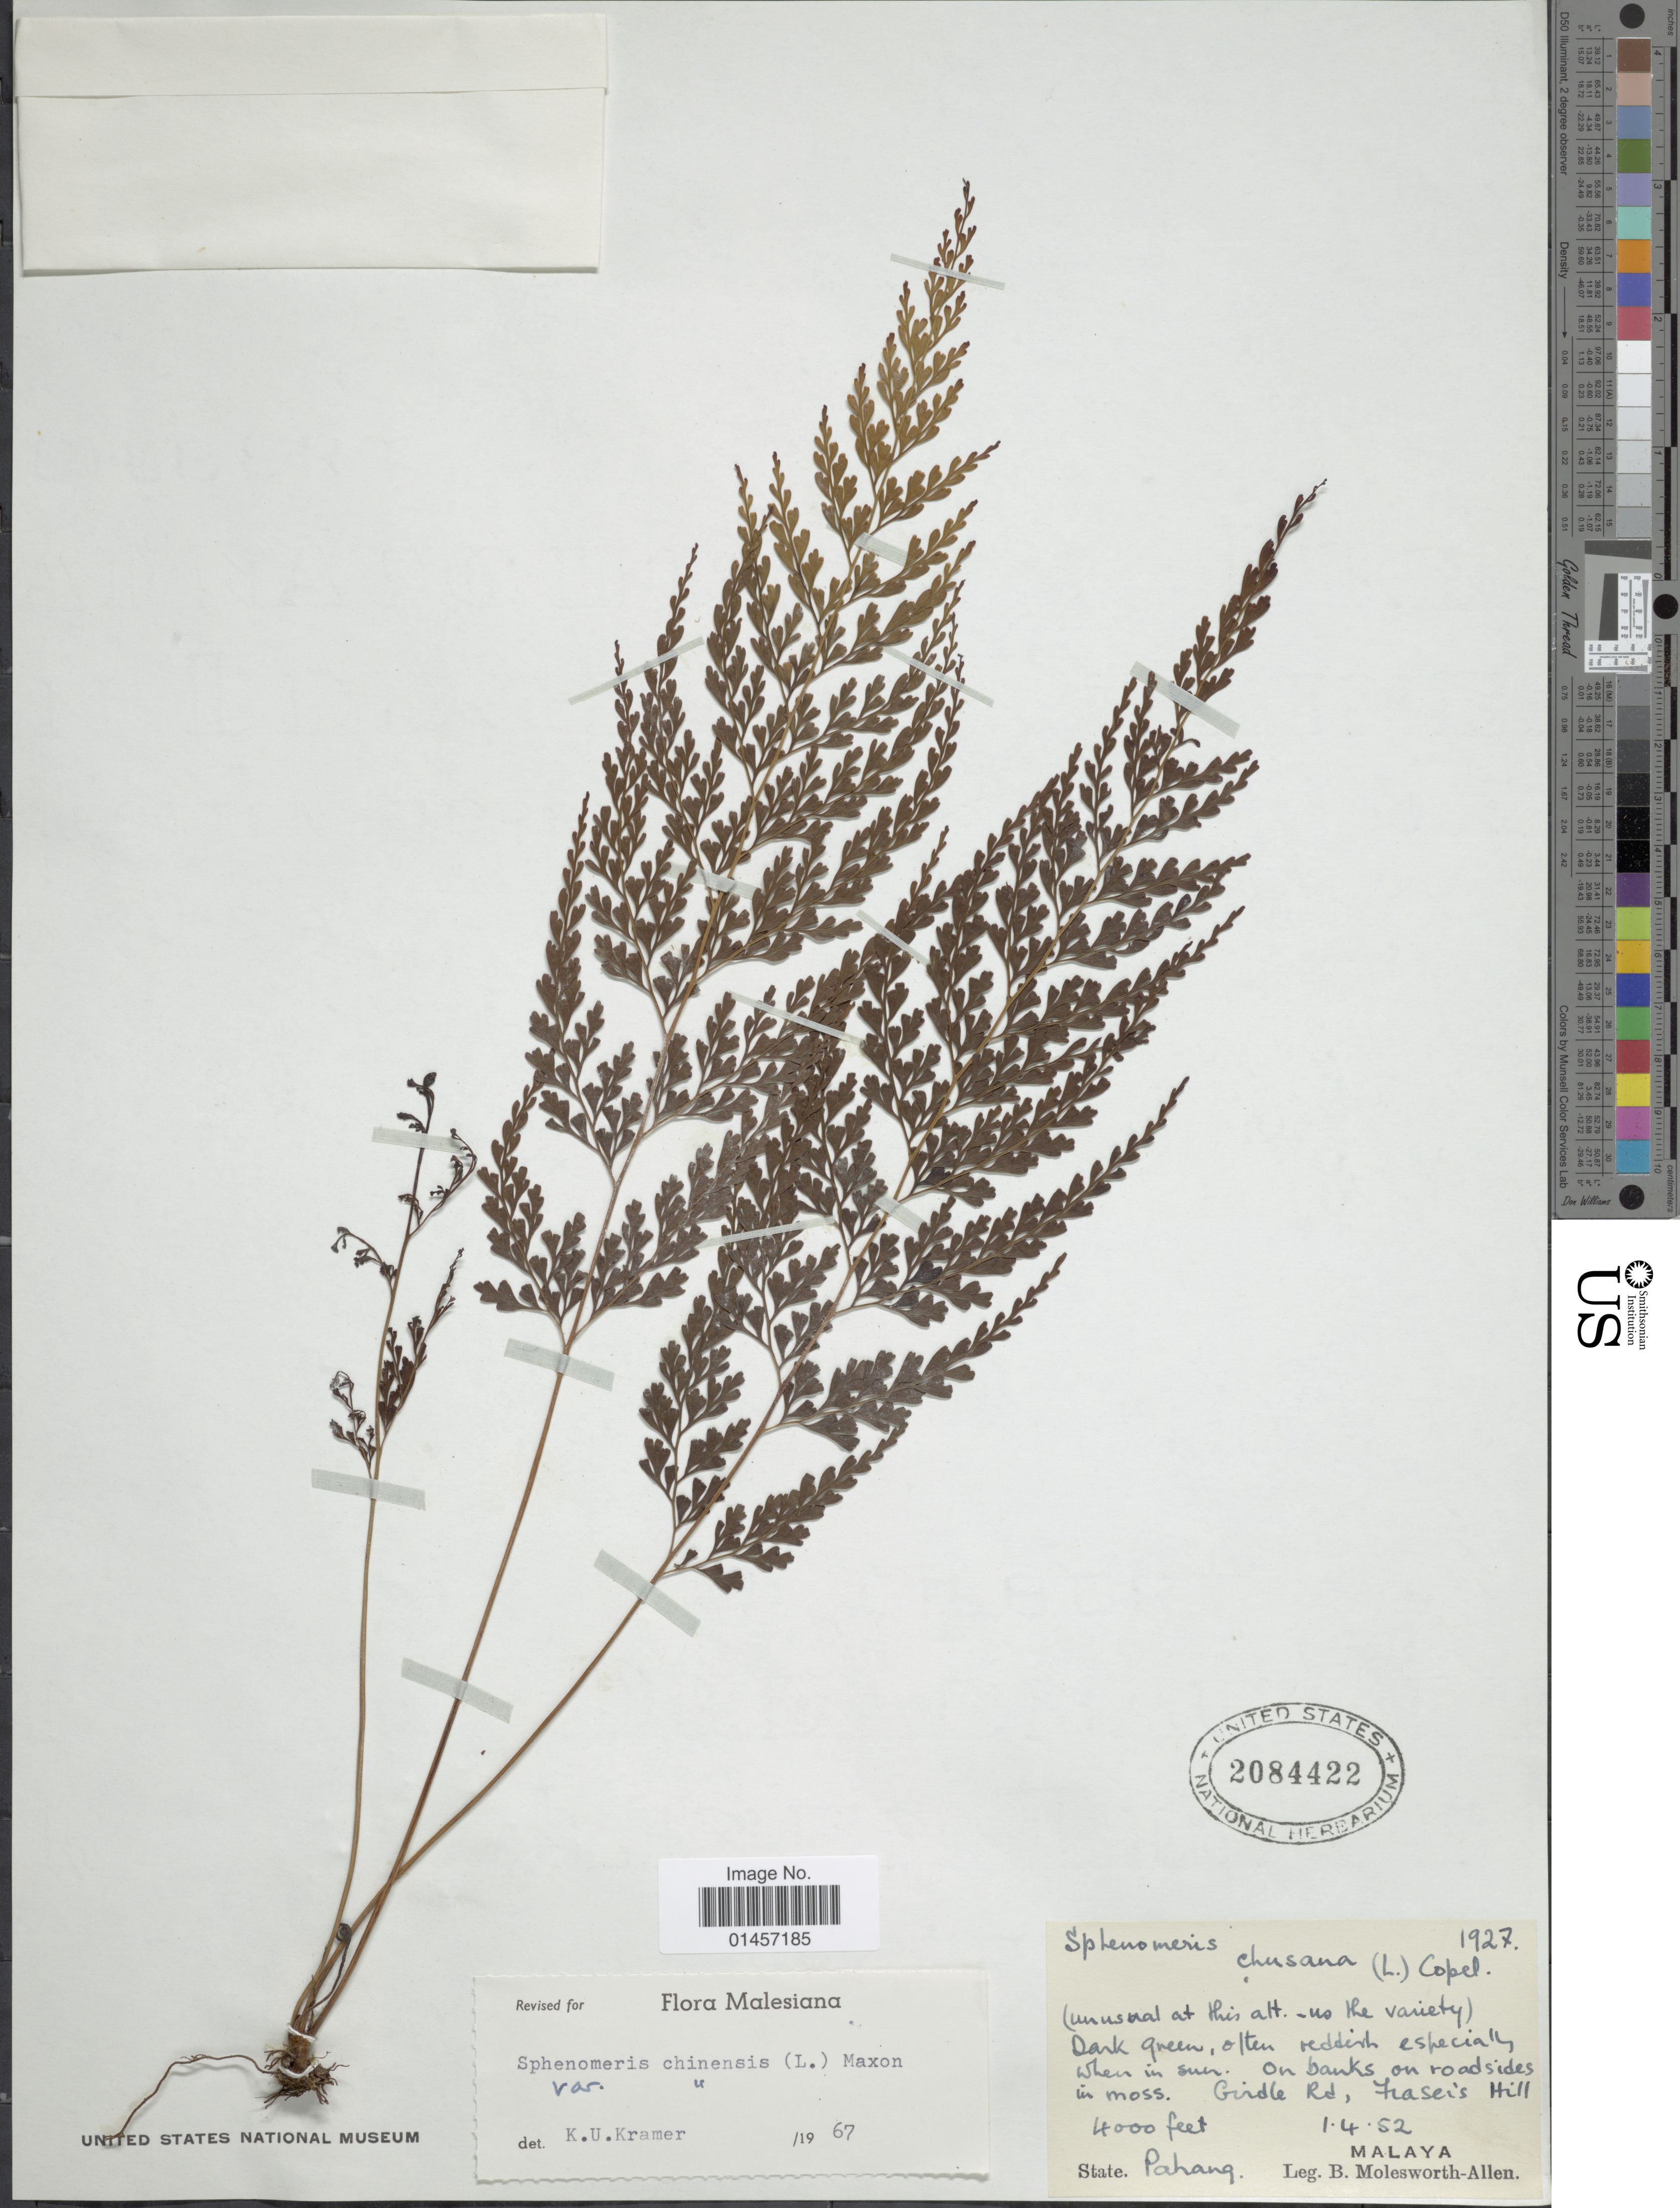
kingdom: Plantae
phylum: Tracheophyta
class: Polypodiopsida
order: Polypodiales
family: Lindsaeaceae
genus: Sphenomeris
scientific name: Sphenomeris chinensis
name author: (L.) Maxon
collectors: B. E. G. Molesworth-Allen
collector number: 1927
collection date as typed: Transcribed d/m/y: 1/4/52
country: Malaysia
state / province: Pahang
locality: On banks on roadsides in moss, Girdle Rd, Fraser's Hill, State Pahang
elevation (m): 1219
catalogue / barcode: US 2084422